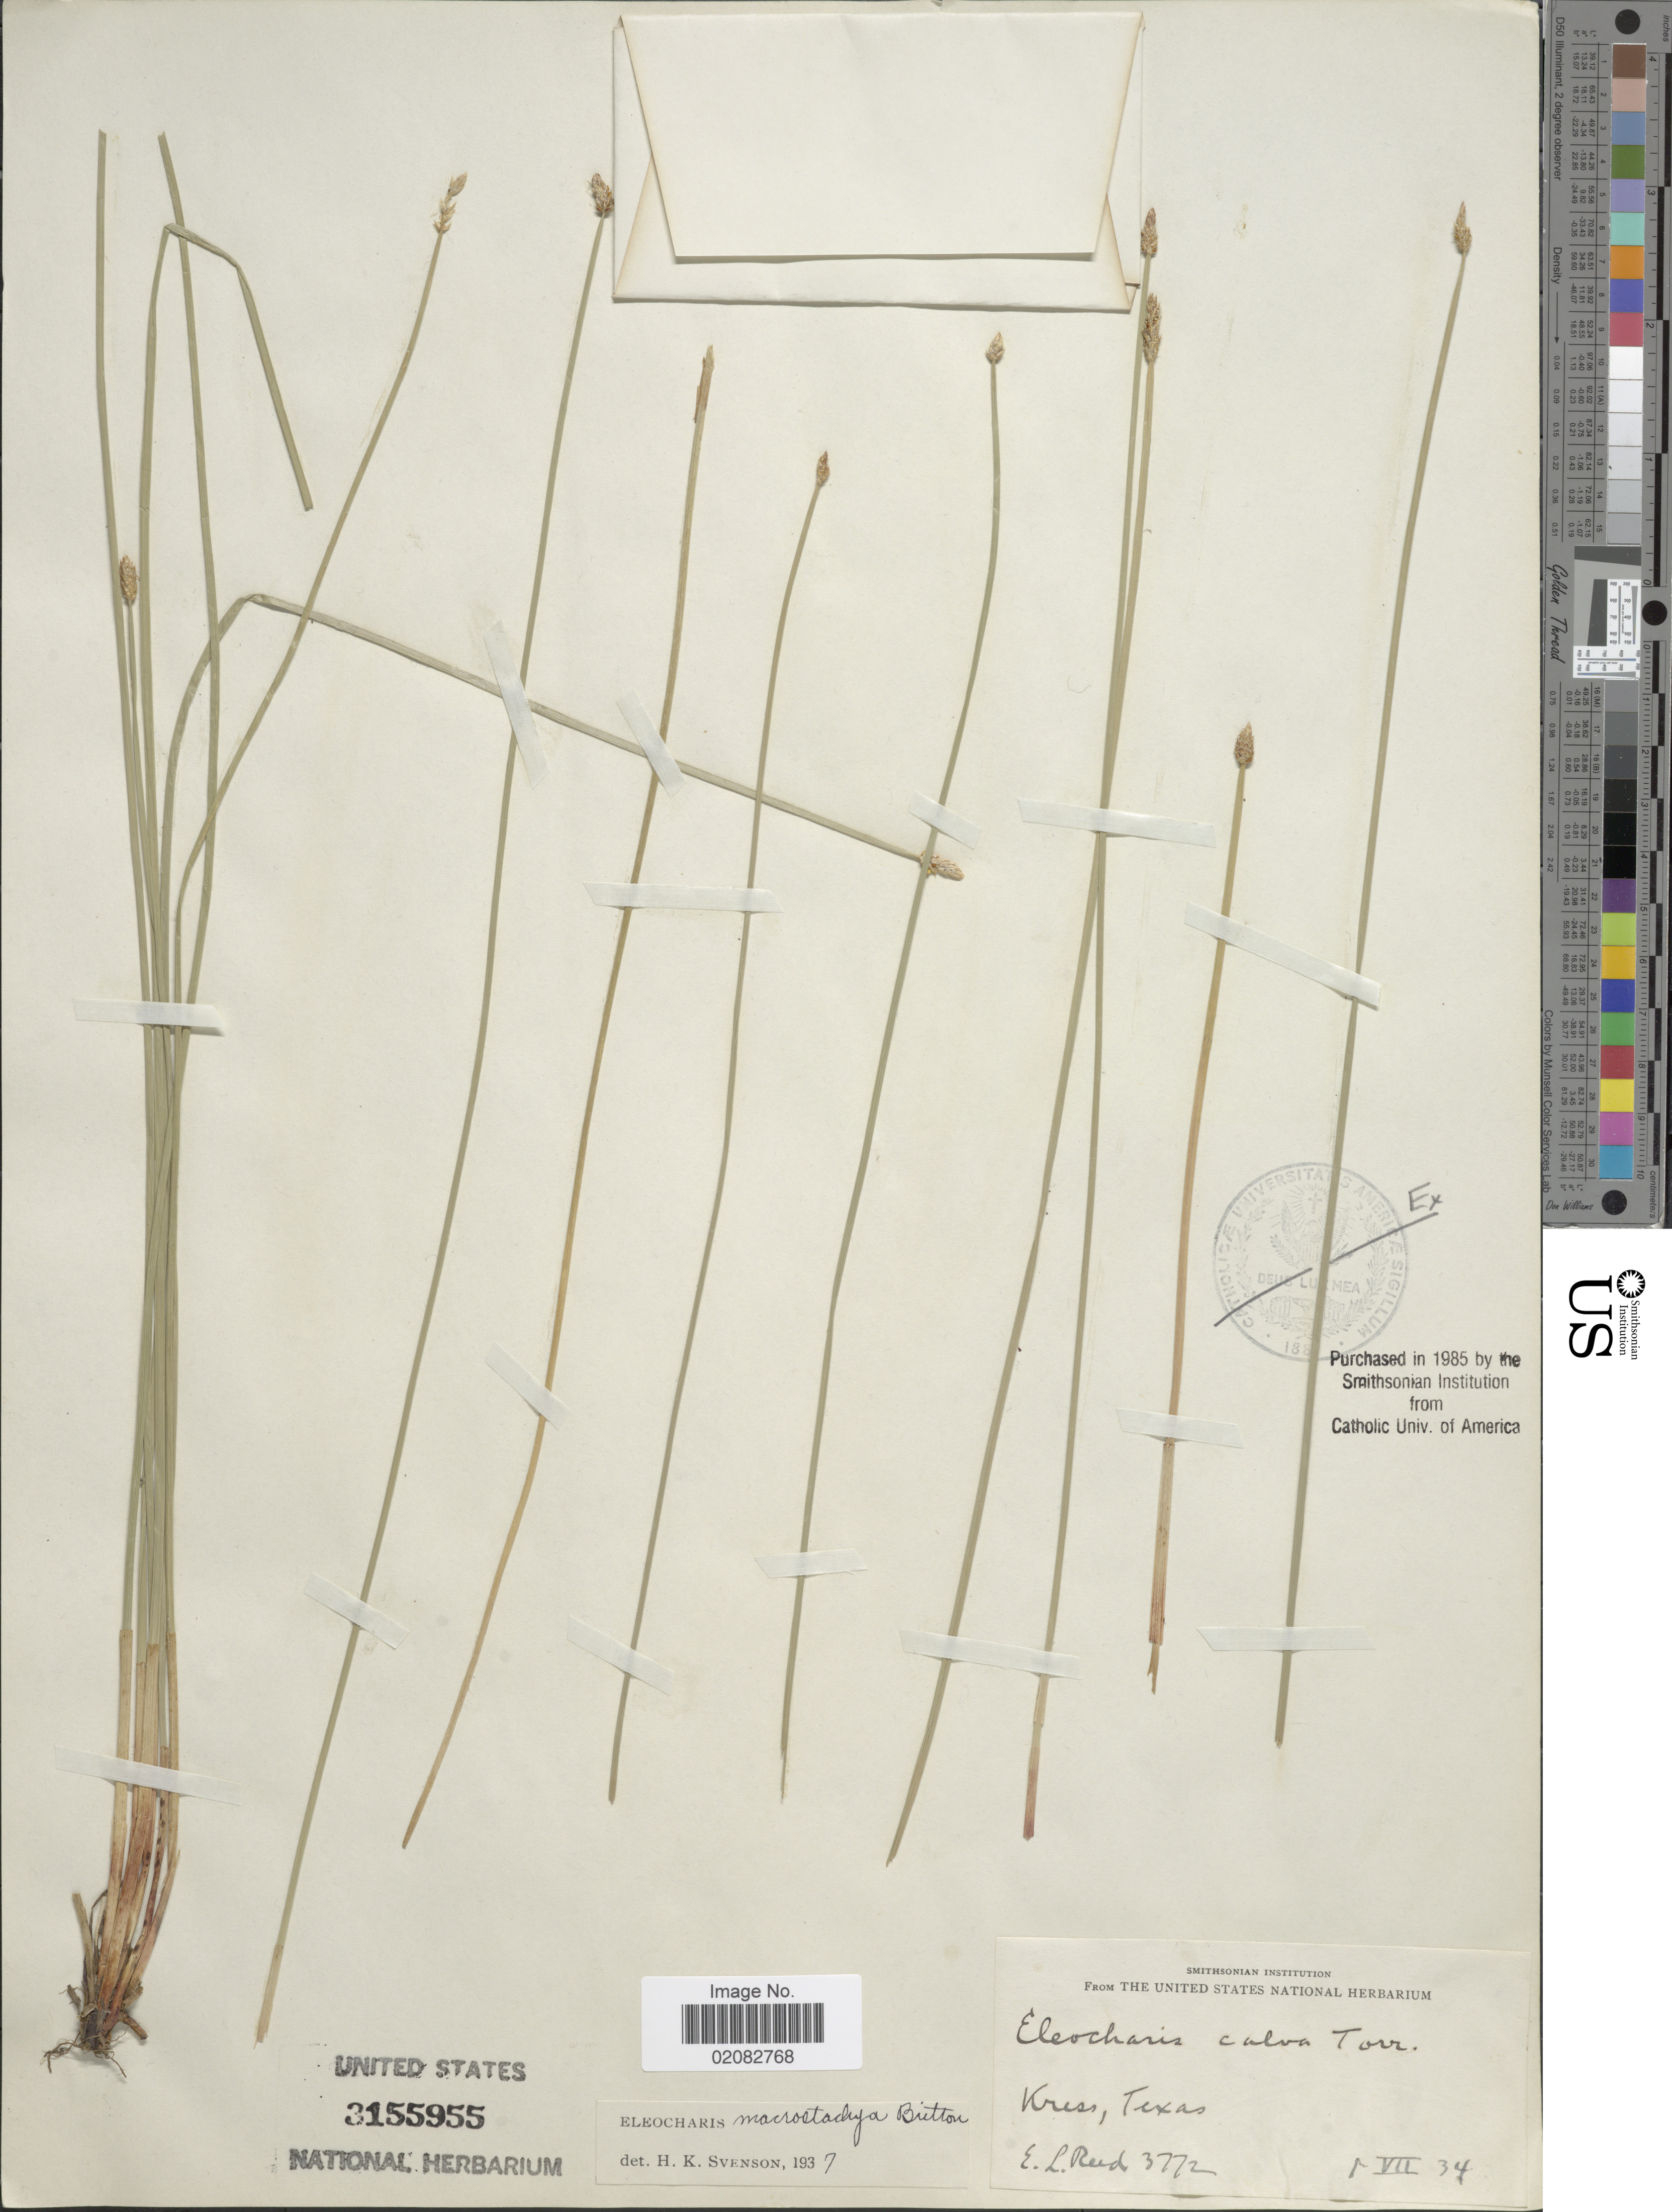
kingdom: Plantae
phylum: Tracheophyta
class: Liliopsida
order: Poales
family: Cyperaceae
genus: Eleocharis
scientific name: Eleocharis macrostachya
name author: Britton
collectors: E. Reed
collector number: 3772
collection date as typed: Transcribed d/m/y: 1/7/34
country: United States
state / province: Texas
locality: Kress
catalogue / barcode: US 3155955